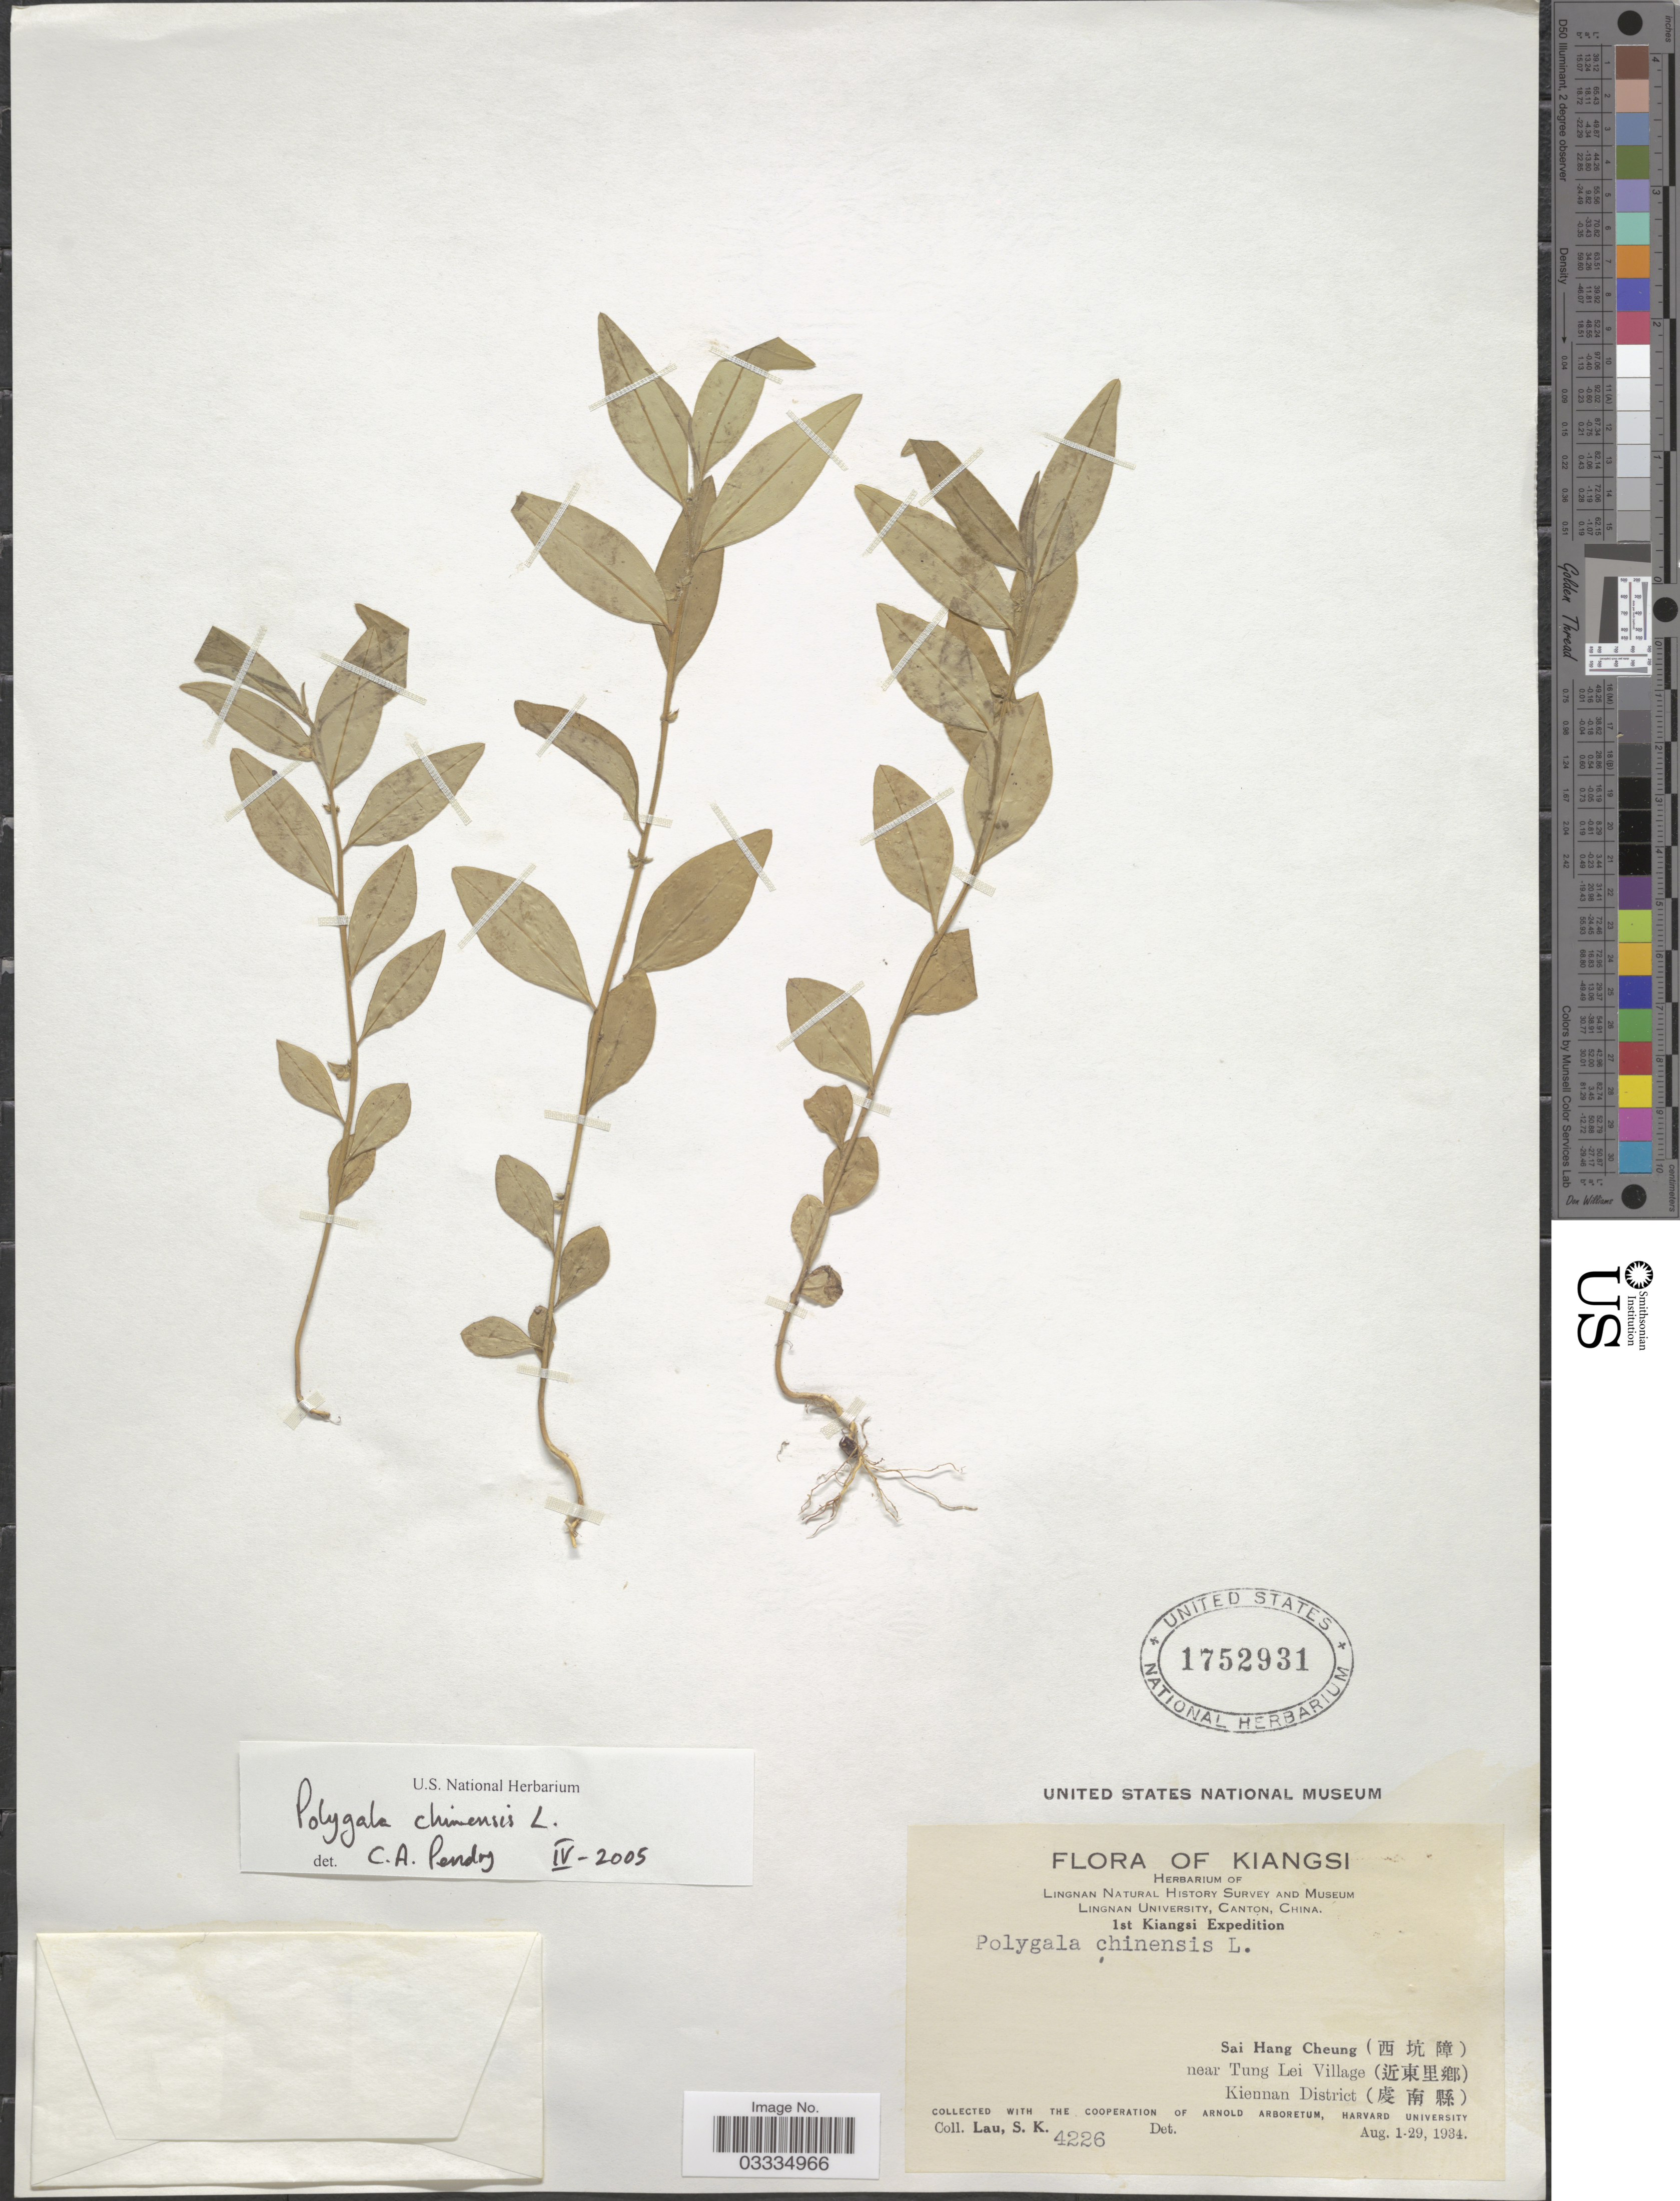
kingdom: Plantae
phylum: Tracheophyta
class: Magnoliopsida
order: Fabales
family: Polygalaceae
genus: Polygala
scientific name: Polygala chinensis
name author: L.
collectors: S. K. Lau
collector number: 4226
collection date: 1934-08-01/1934-08-29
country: China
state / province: Jiangxi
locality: Kiangsi. Sai Hang Cheung (X), near Tung Lei Village (X), Kiennan District (X).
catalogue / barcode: US 1752931